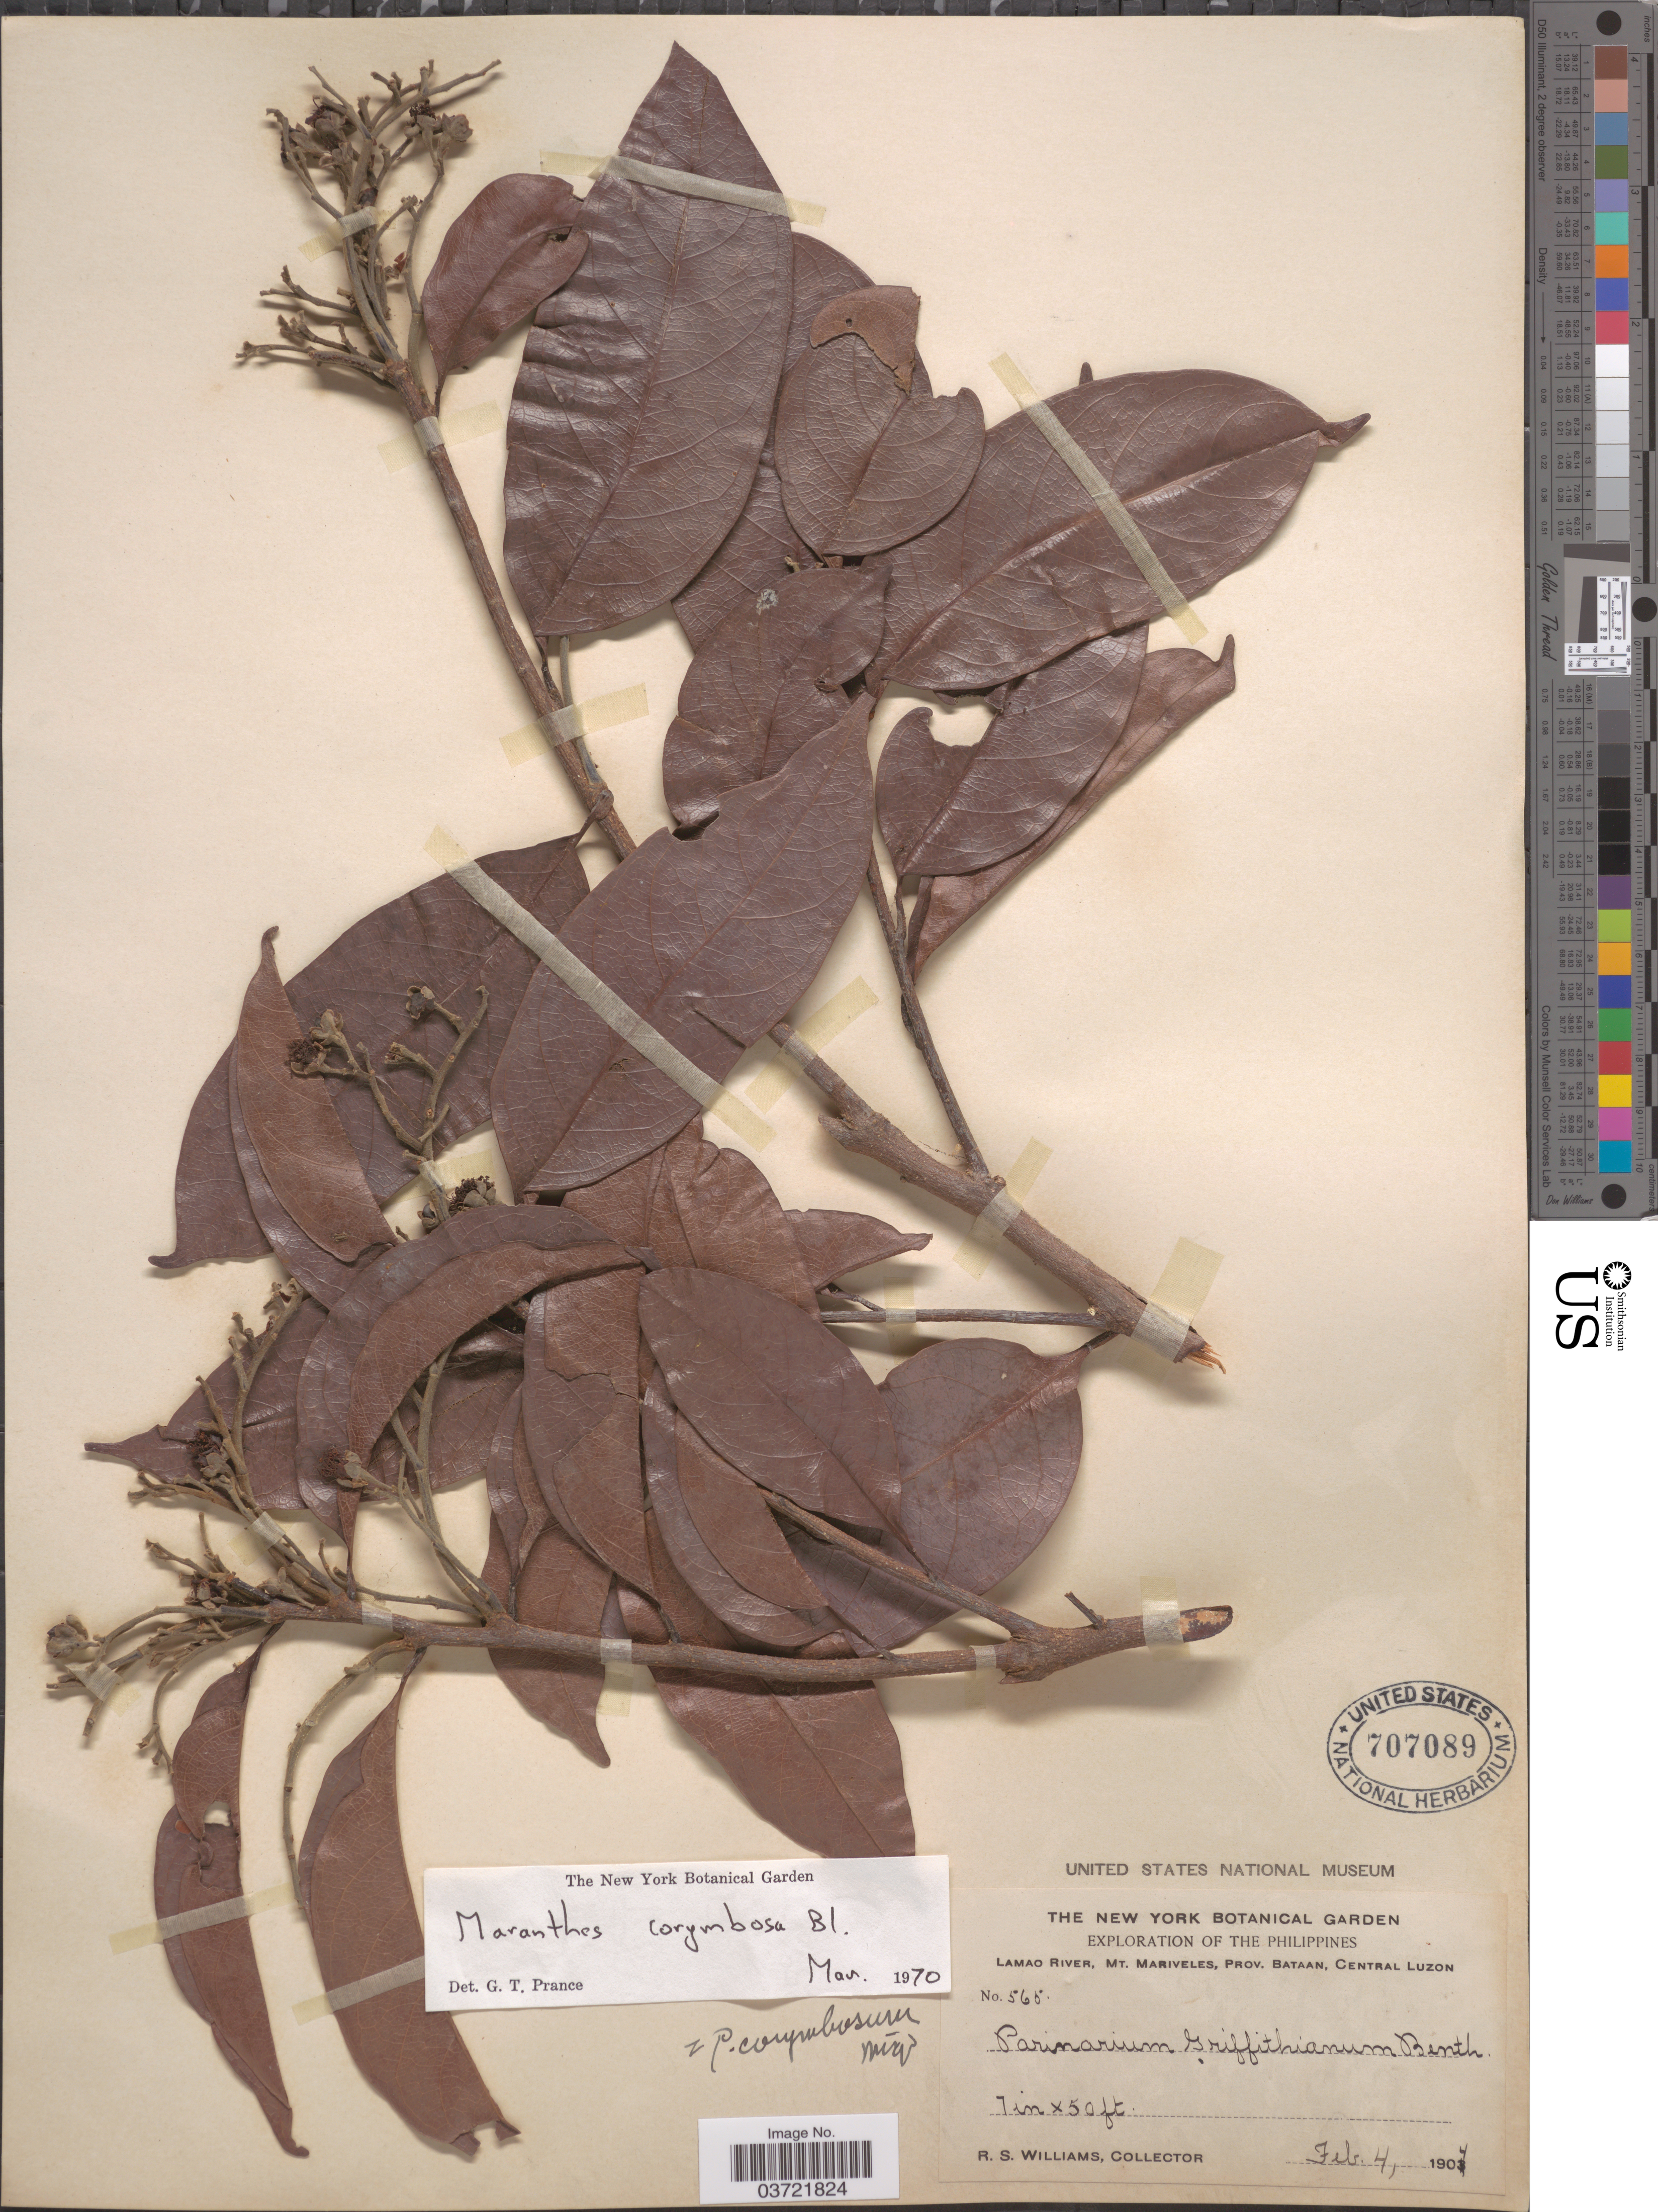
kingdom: Plantae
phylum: Tracheophyta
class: Magnoliopsida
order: Malpighiales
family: Chrysobalanaceae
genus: Maranthes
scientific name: Maranthes corymbosa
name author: Blume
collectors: R. S. Williams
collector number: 565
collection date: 1904-02-04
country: Philippines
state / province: Central Luzon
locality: Lamao River, Mt. Mariveles, Prov. Bataan.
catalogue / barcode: US 707089